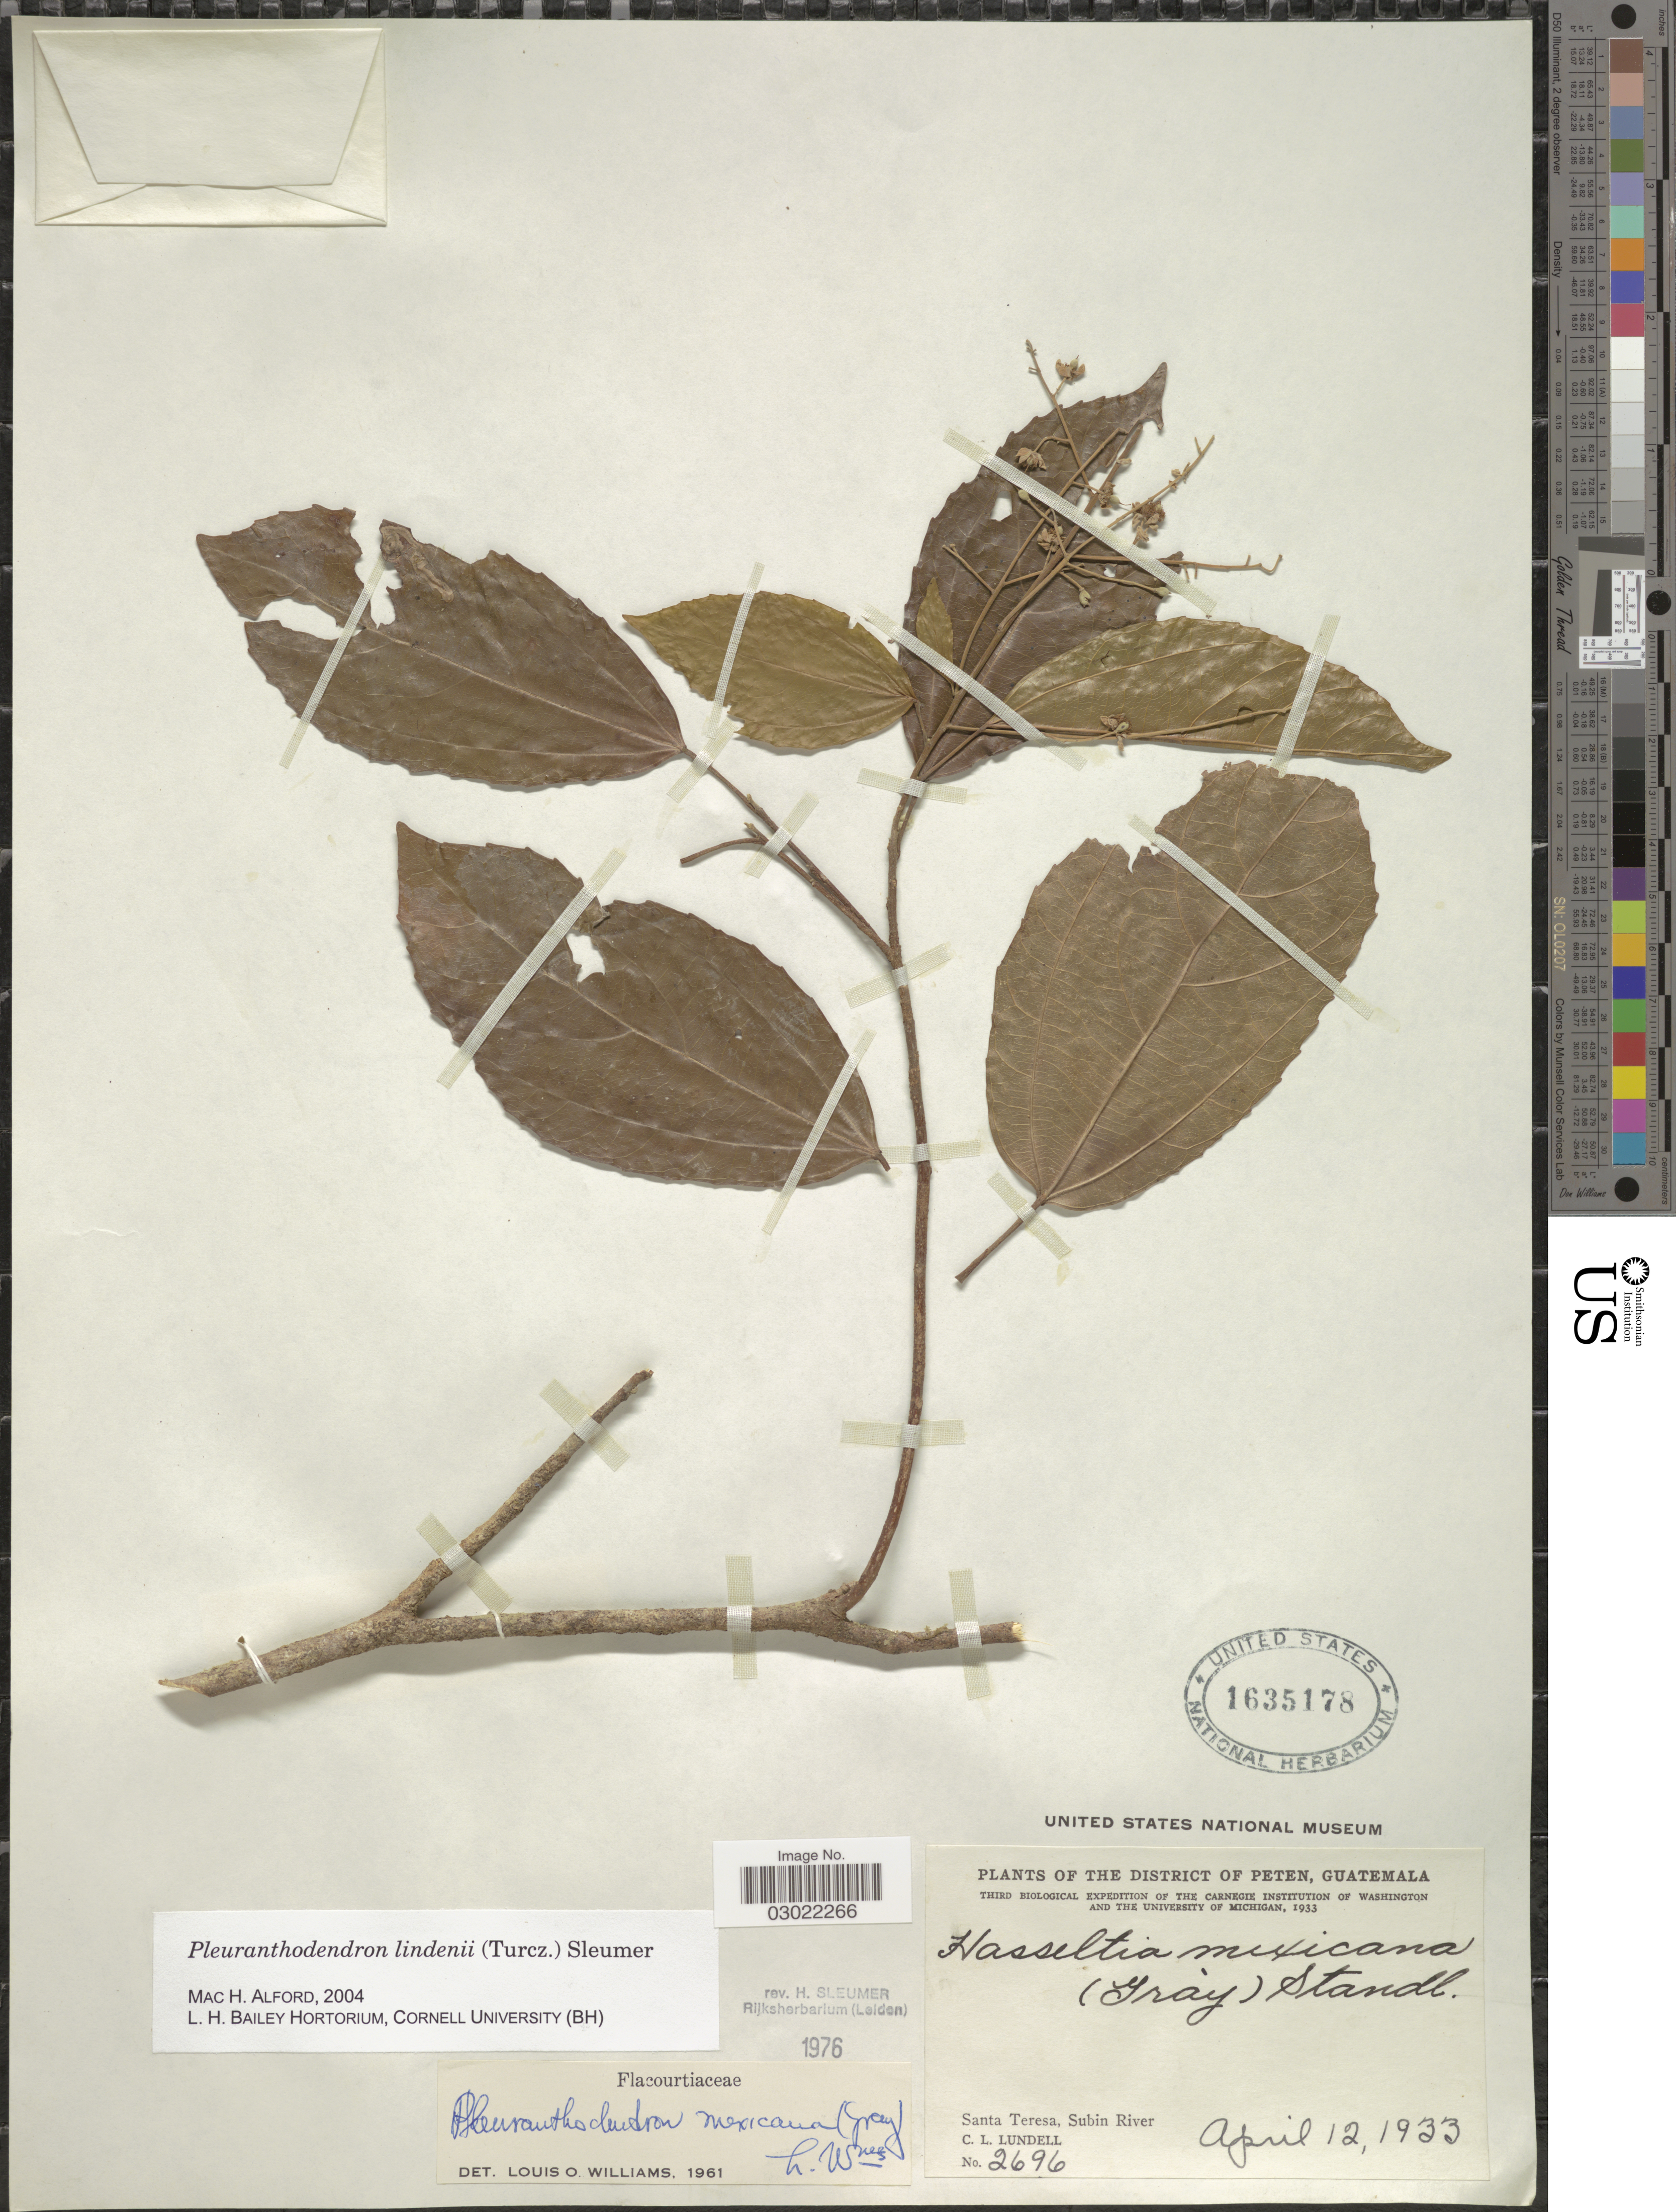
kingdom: Plantae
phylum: Tracheophyta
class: Magnoliopsida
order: Malpighiales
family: Salicaceae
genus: Pleuranthodendron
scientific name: Pleuranthodendron lindenii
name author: (Turcz.) Sleumer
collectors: C. L. Lundell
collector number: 2696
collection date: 1933-04-12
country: Guatemala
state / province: El Petén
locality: District of Peten. Santa Teresa, Subin River.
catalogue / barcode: US 1635178